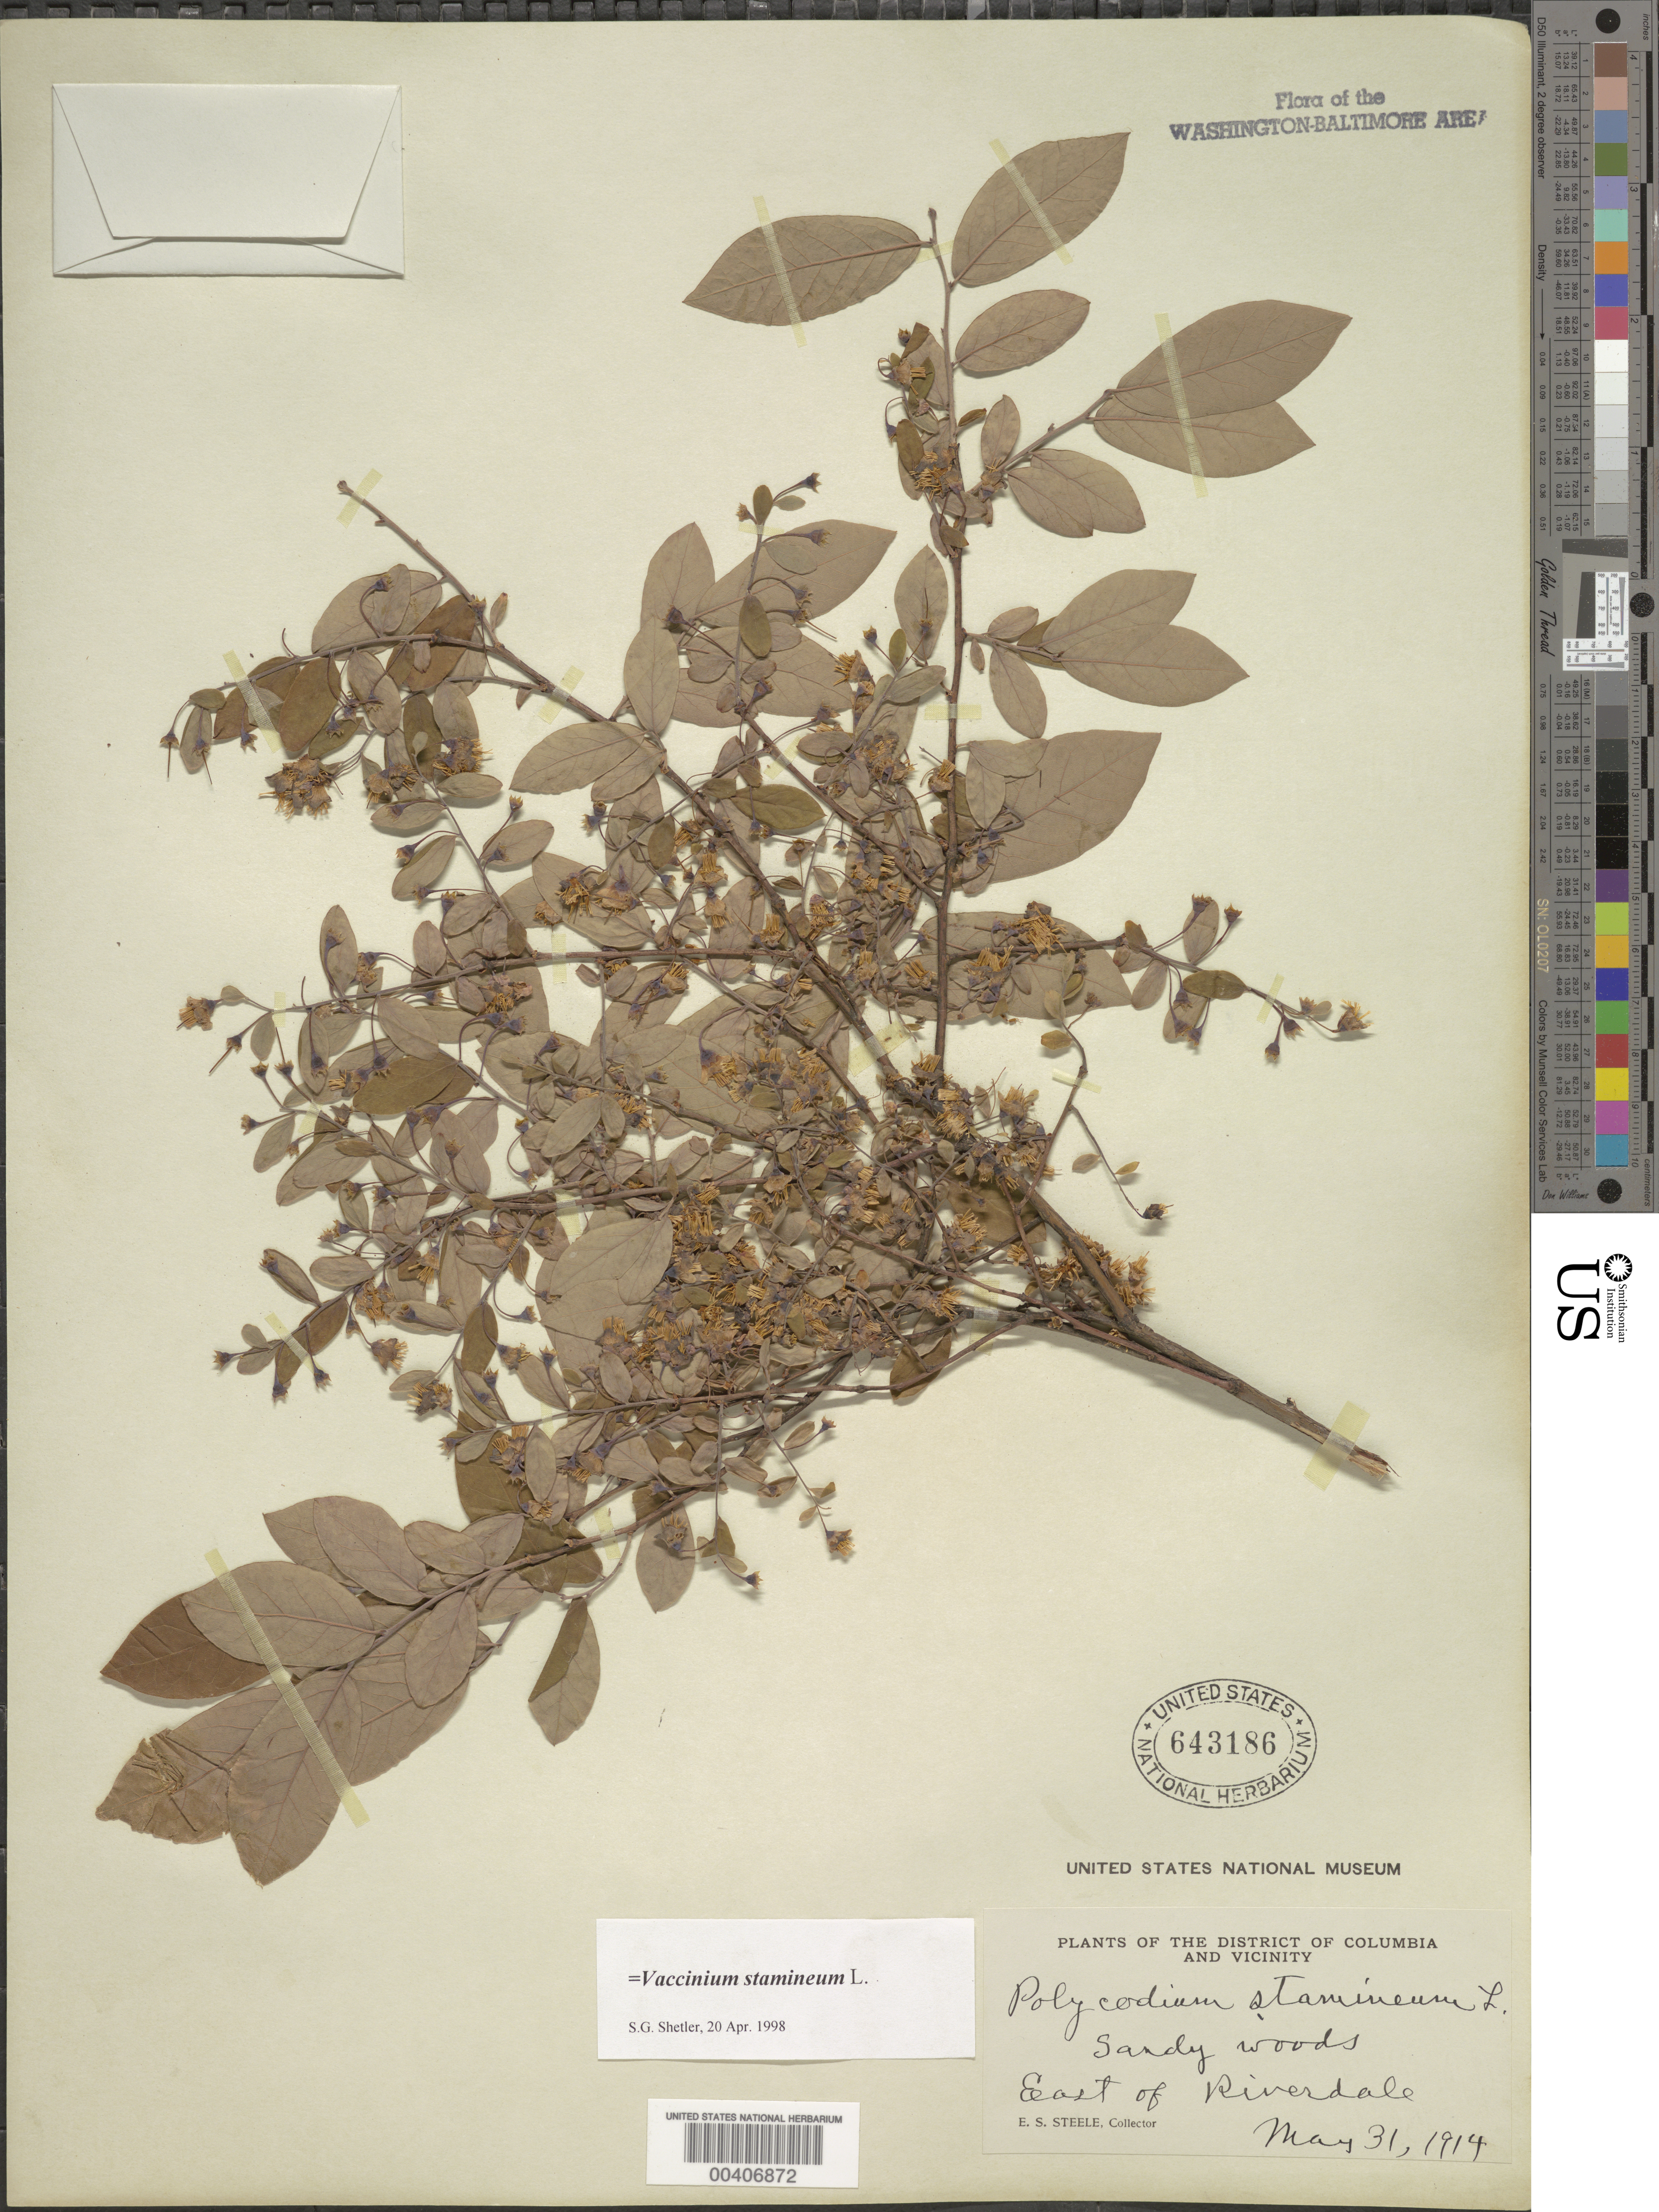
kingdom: Plantae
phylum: Tracheophyta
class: Magnoliopsida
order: Ericales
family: Ericaceae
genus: Vaccinium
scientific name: Vaccinium stamineum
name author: L.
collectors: E. Steele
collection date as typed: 31 May 1914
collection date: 1914-05-31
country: United States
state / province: Maryland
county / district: Prince George's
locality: East of Riverdale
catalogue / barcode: US 643186